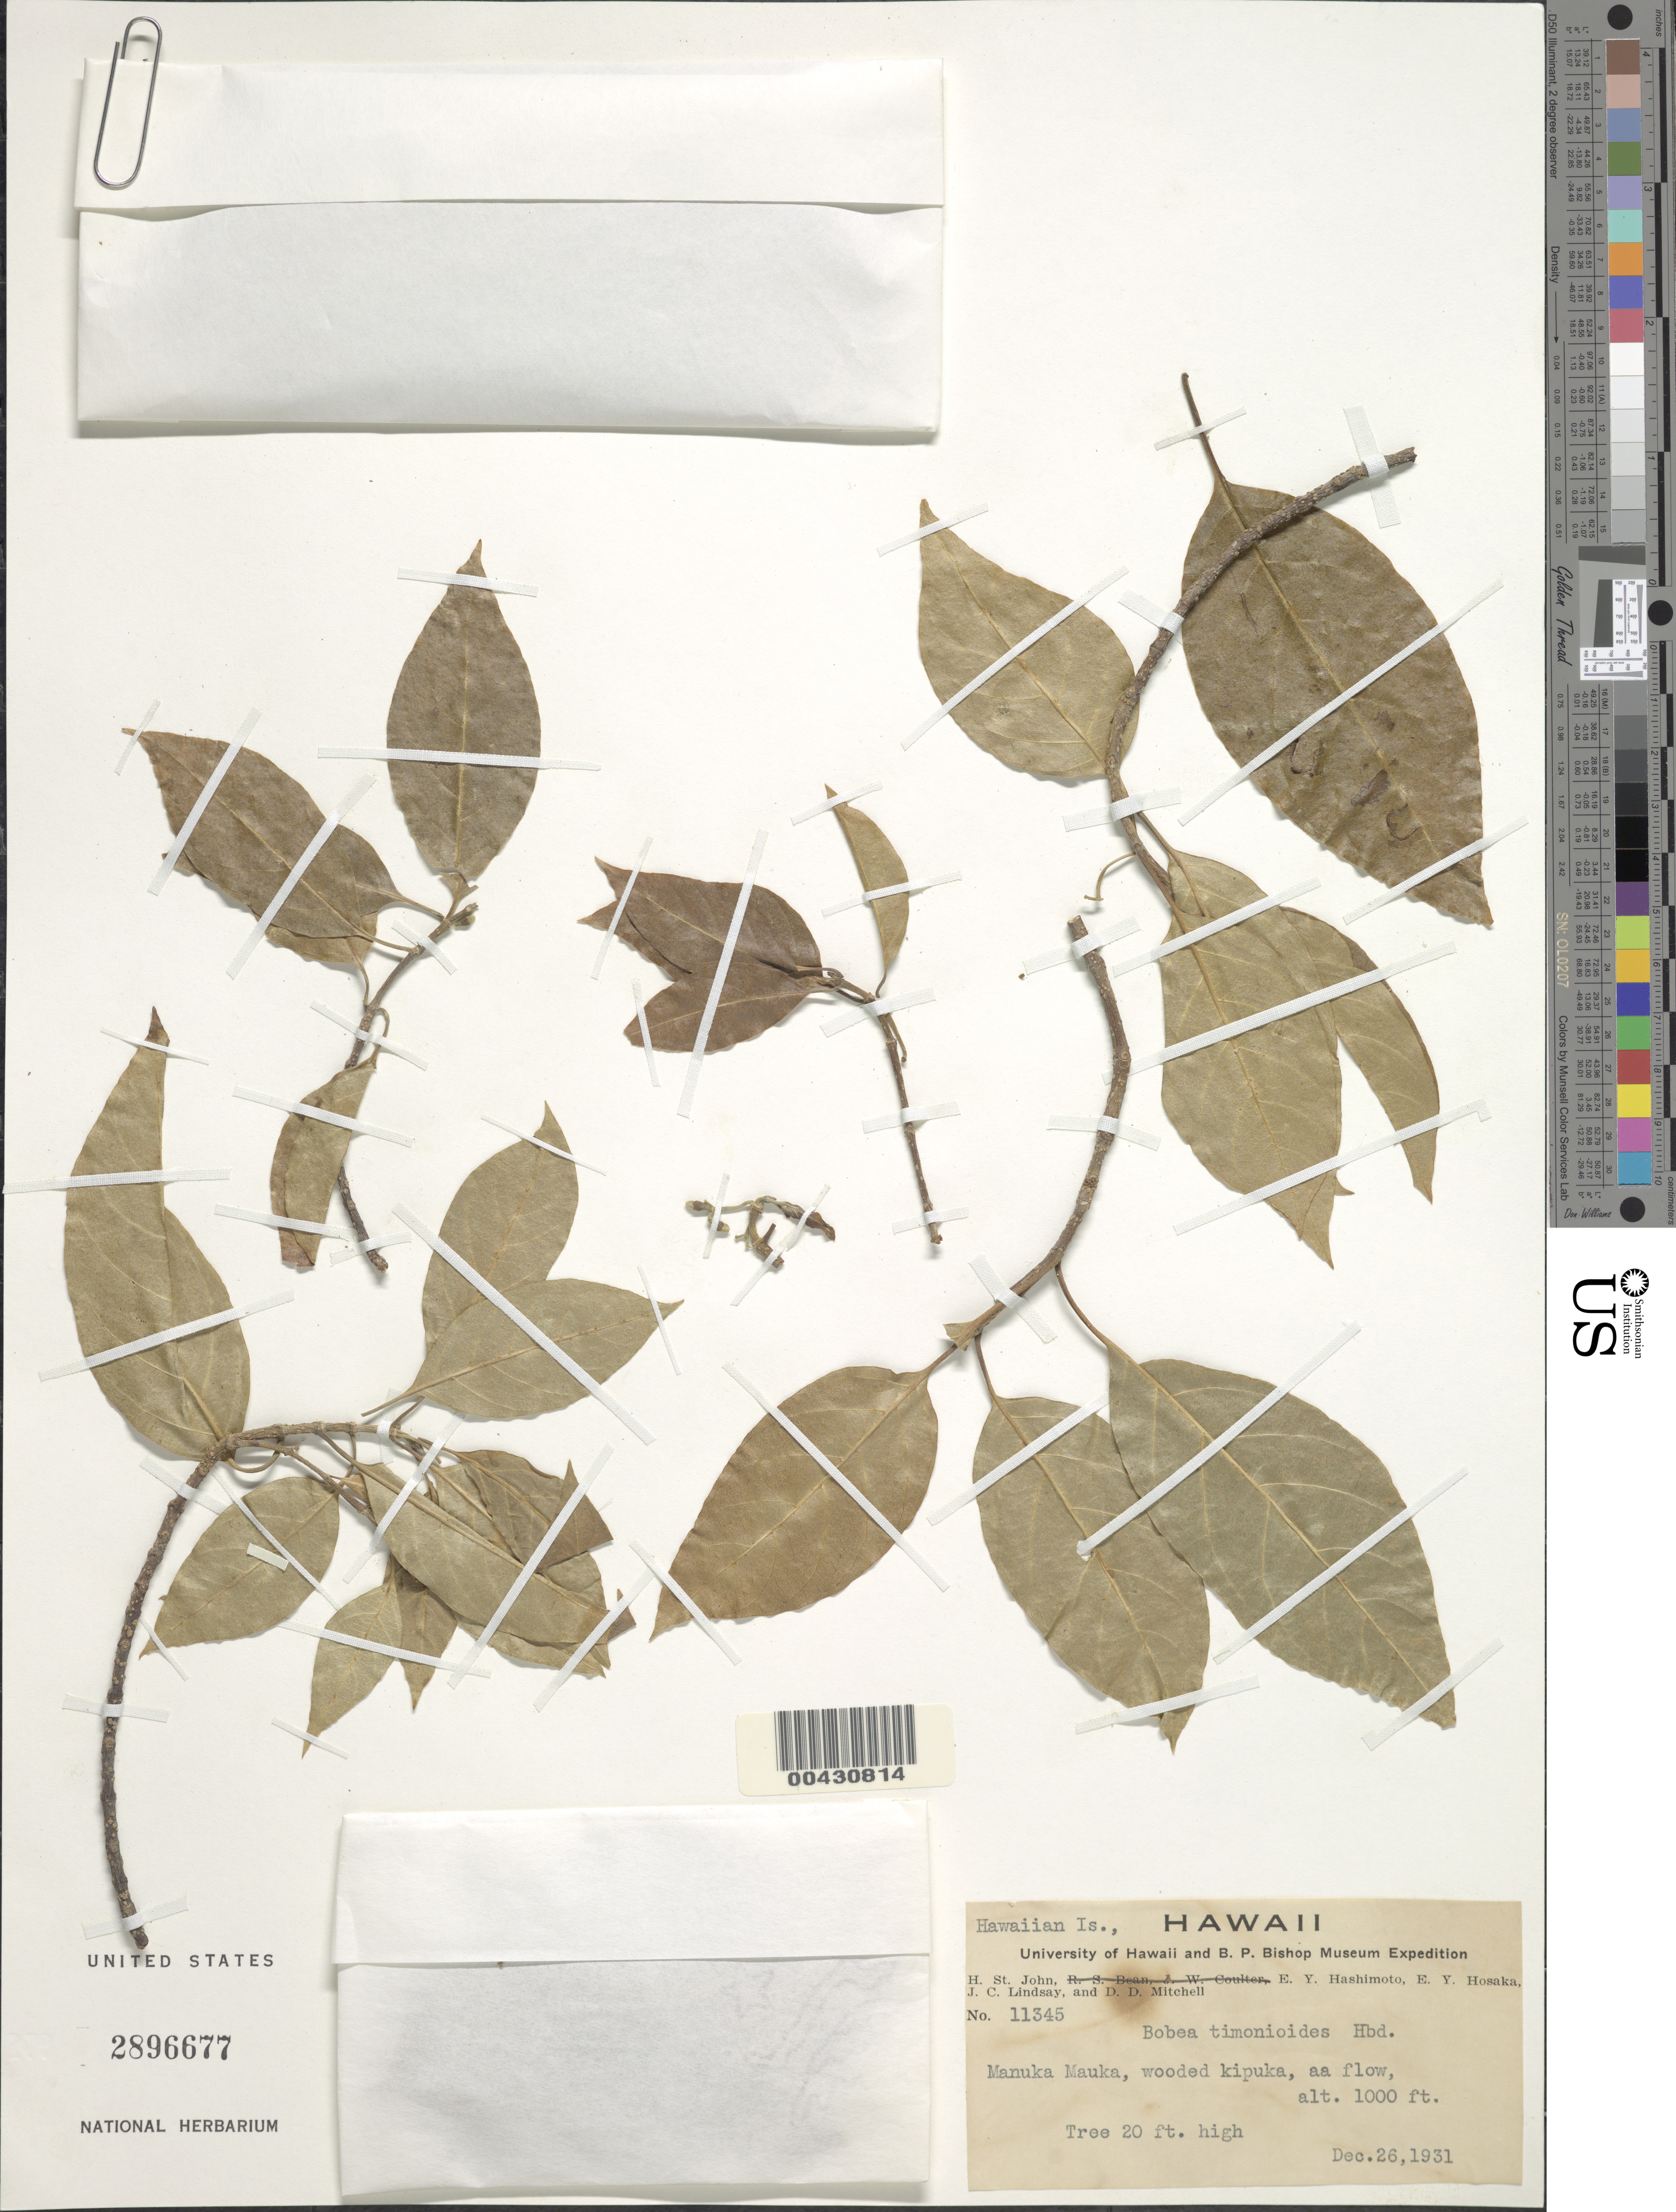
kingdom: Plantae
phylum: Tracheophyta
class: Magnoliopsida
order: Gentianales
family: Rubiaceae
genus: Bobea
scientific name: Bobea timonioides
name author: (Hook. f.) Hillebr.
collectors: H. St. John, E. Hashimoto, E. Hosaka, J. Lindsay & Mitchell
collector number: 11345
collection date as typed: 26 Dec 1931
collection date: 1931-12-26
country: United States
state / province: Hawaii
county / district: Kauai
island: Kaua'i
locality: Manuka Mauka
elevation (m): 305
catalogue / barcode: US 2896677